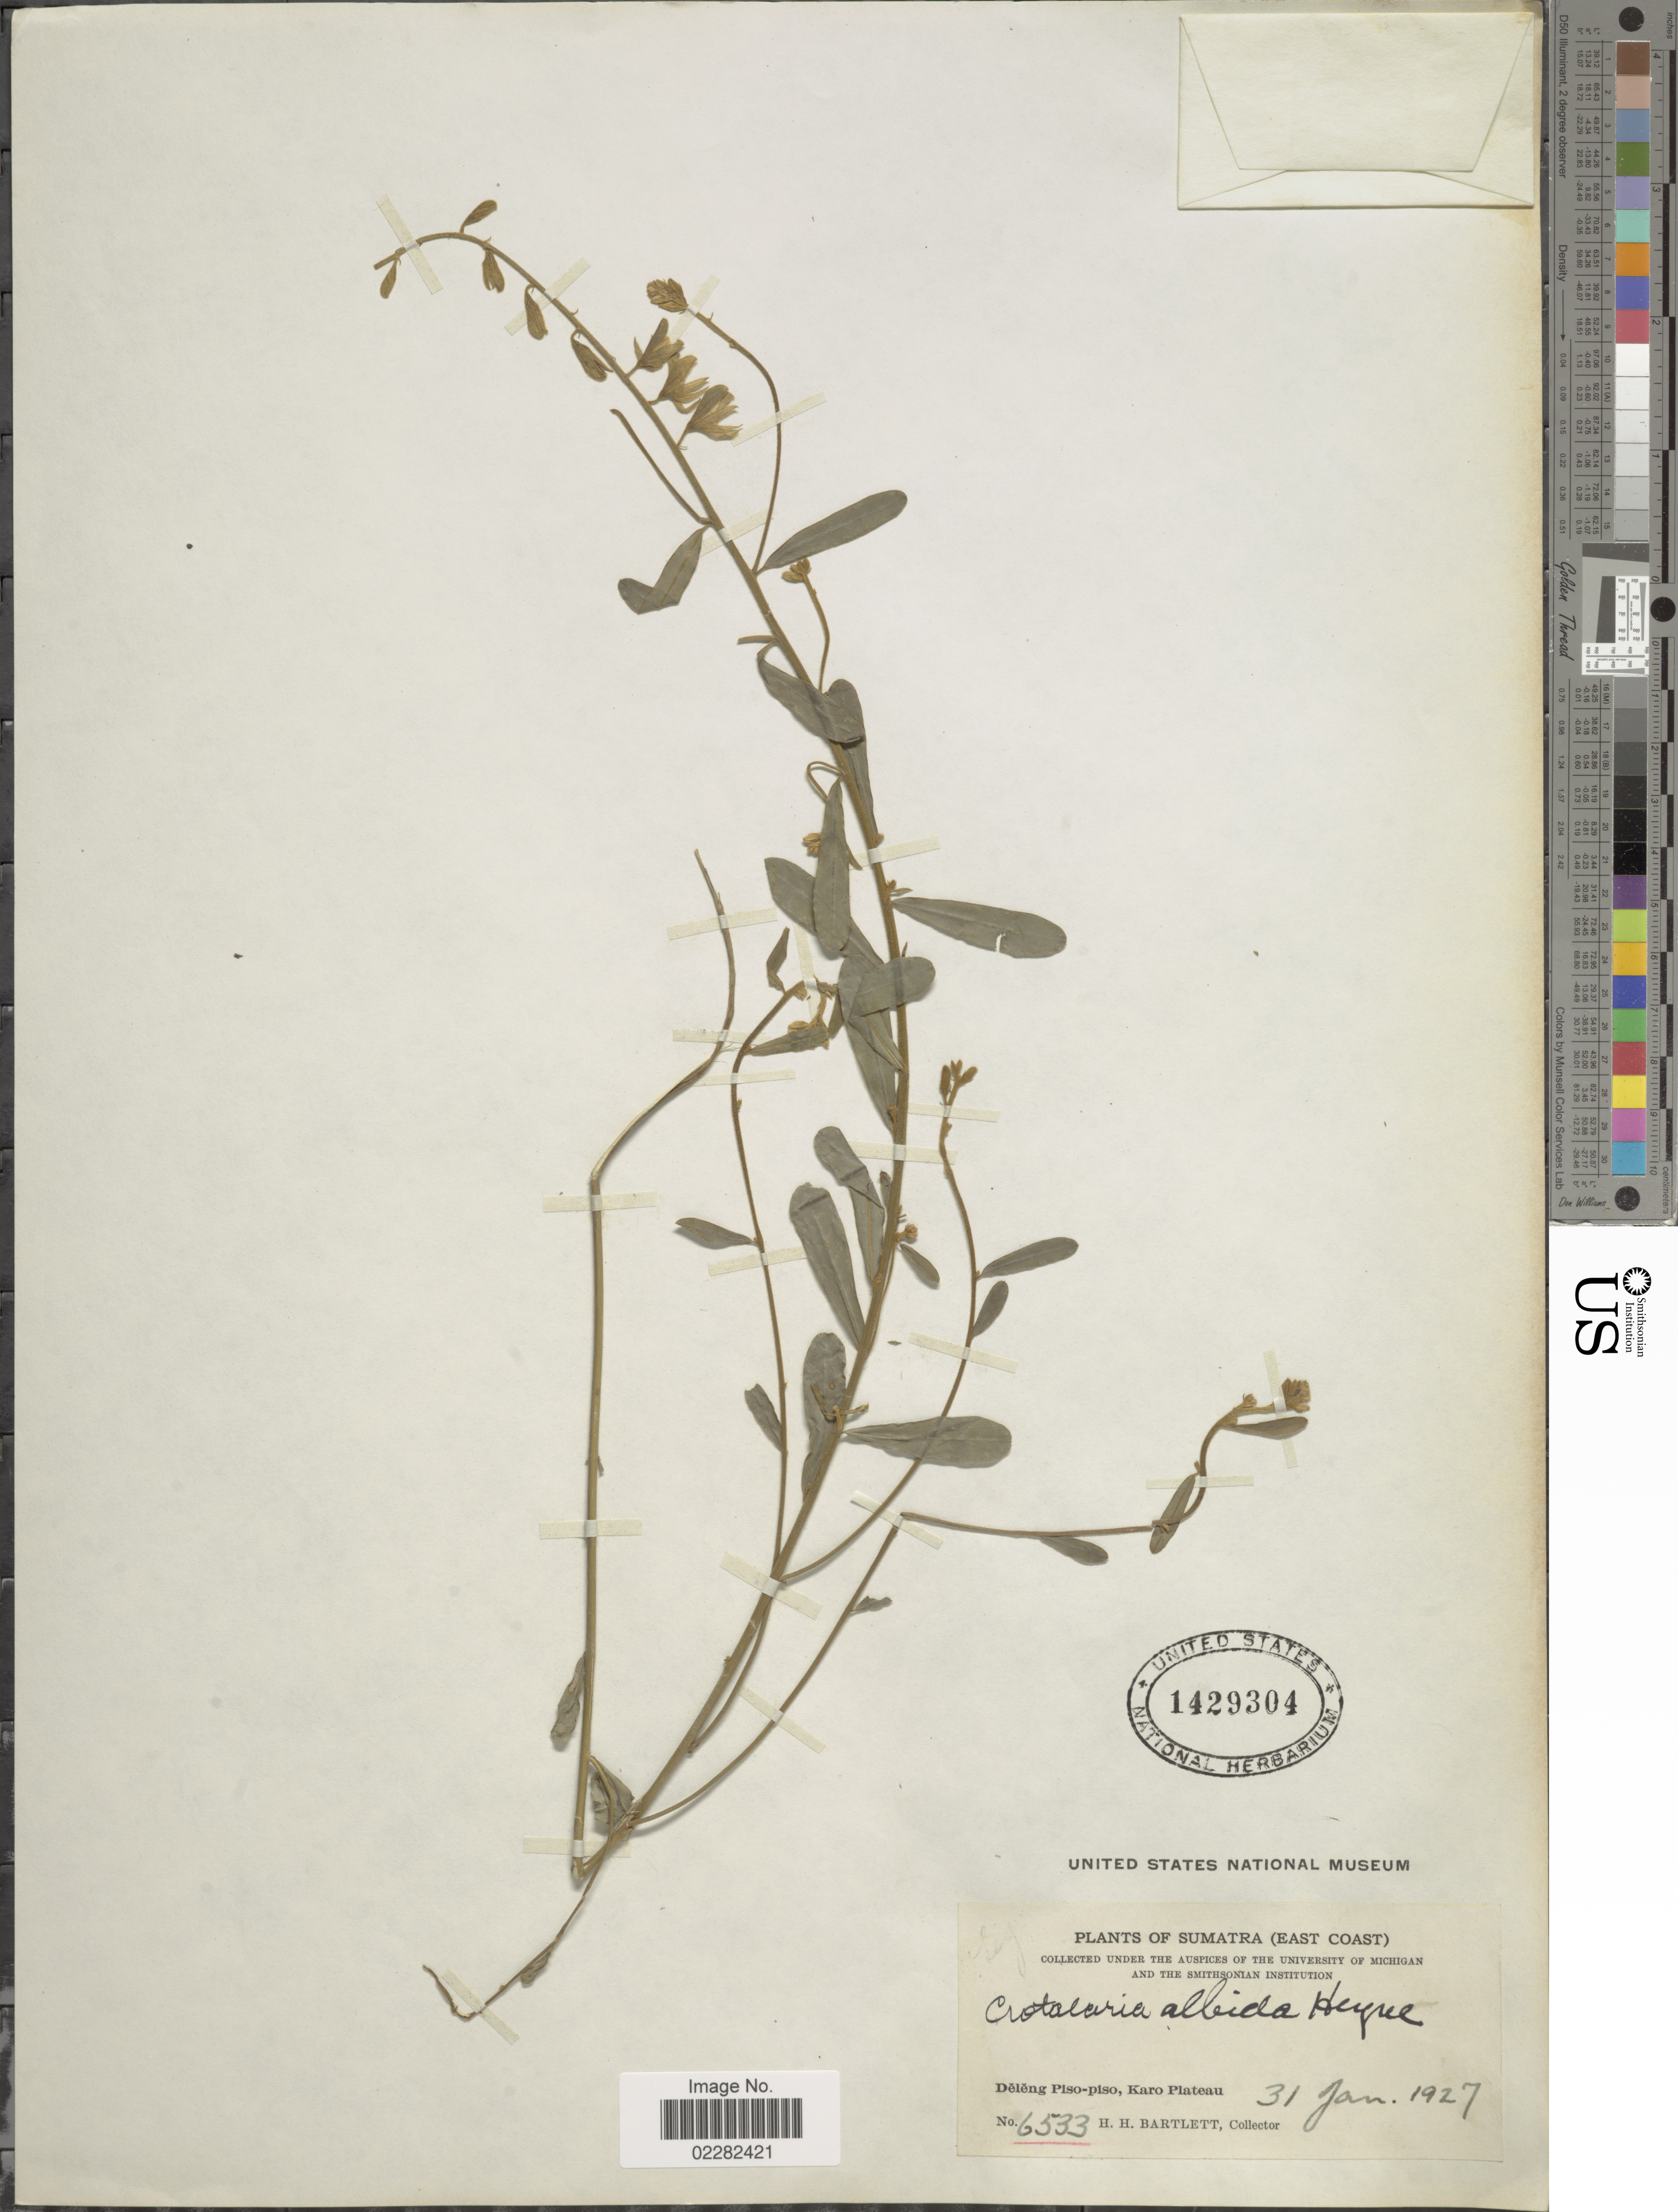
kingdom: Plantae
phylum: Tracheophyta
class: Magnoliopsida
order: Fabales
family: Fabaceae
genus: Crotalaria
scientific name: Crotalaria albida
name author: B. Heyne ex Roth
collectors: H. H. Bartlett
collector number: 6533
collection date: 1927-01-31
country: Indonesia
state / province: Sumatra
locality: East Coast, Deleng Piso-Piso, Karo Plateau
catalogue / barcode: US 1429304